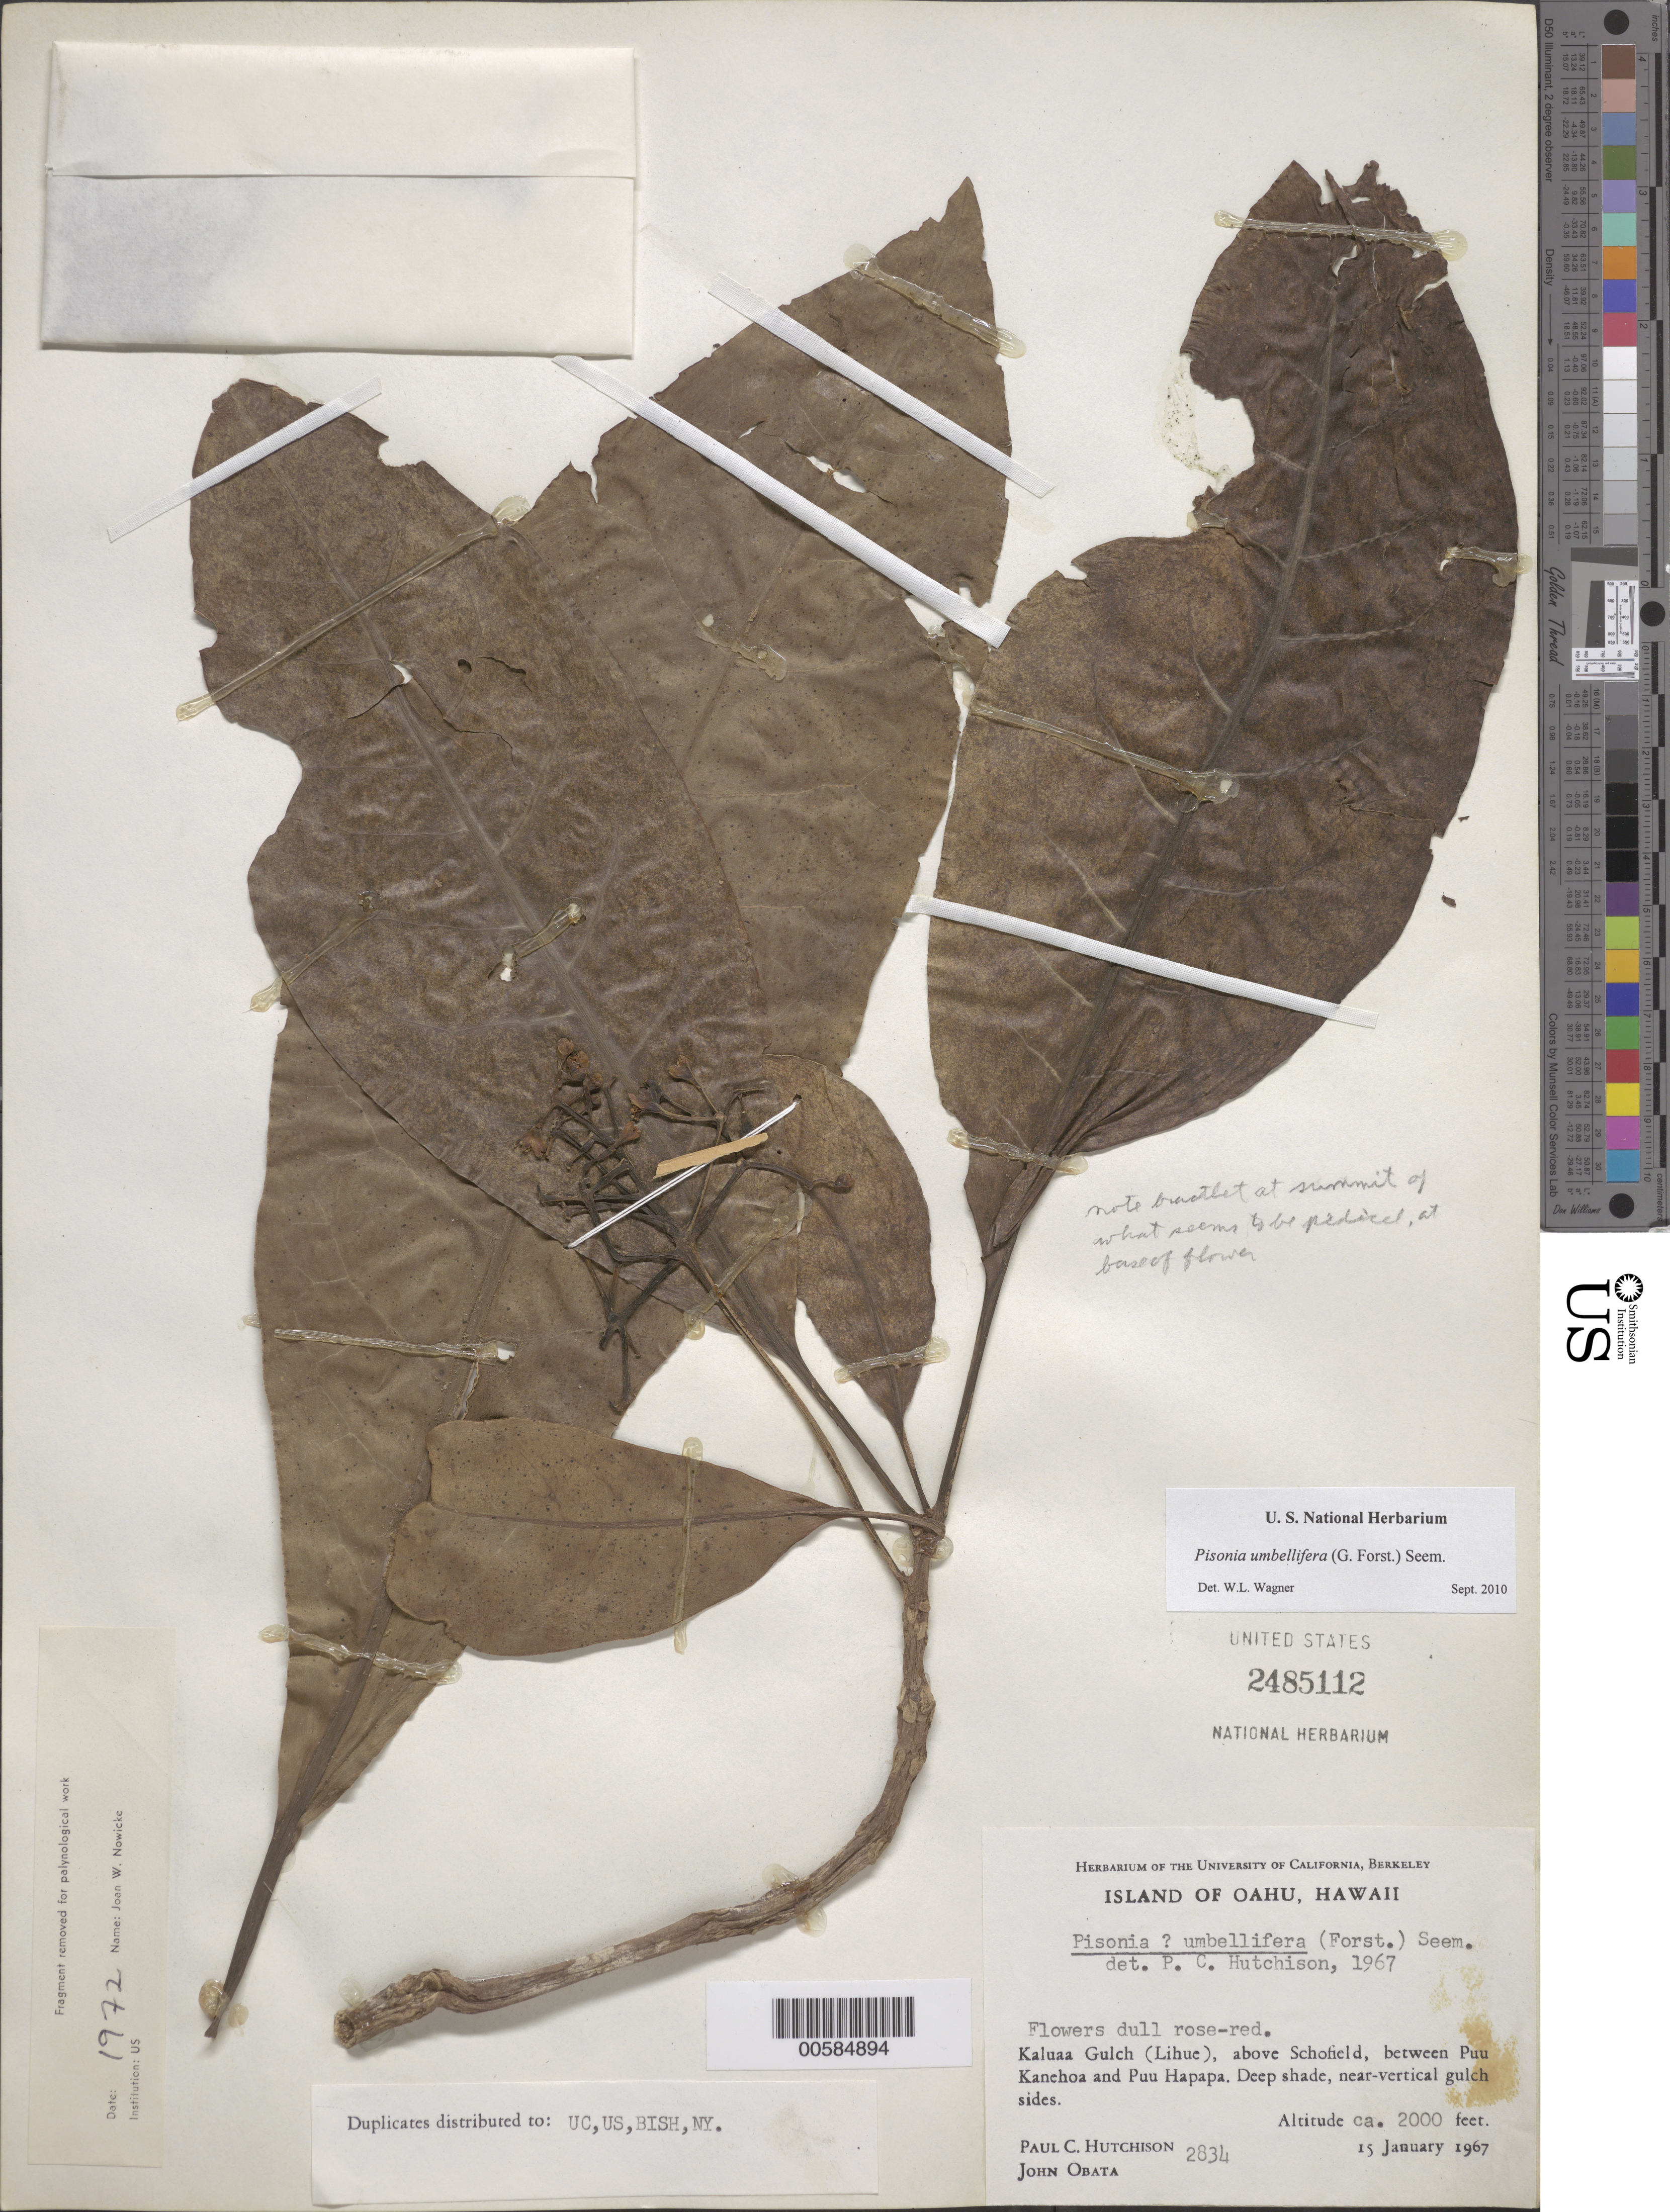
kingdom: Plantae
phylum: Tracheophyta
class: Magnoliopsida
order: Caryophyllales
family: Nyctaginaceae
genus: Ceodes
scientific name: Ceodes umbellifera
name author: J.R. Forst. & G. Forst.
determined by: Wagner, W. L., (BOT), Smithsonian Institution - National Museum of Natural History (UNITED STATES)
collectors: P. C. Hutchison & J. Obata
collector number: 2834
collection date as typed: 15 Jan 1967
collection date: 1967-01-15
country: United States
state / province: Hawaii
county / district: Honolulu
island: Oahu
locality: Kaluaa Gulch (Lihue), above Schofield, between Puu Kanehoa and Puu Hapapa.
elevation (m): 610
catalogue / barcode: US 2485112